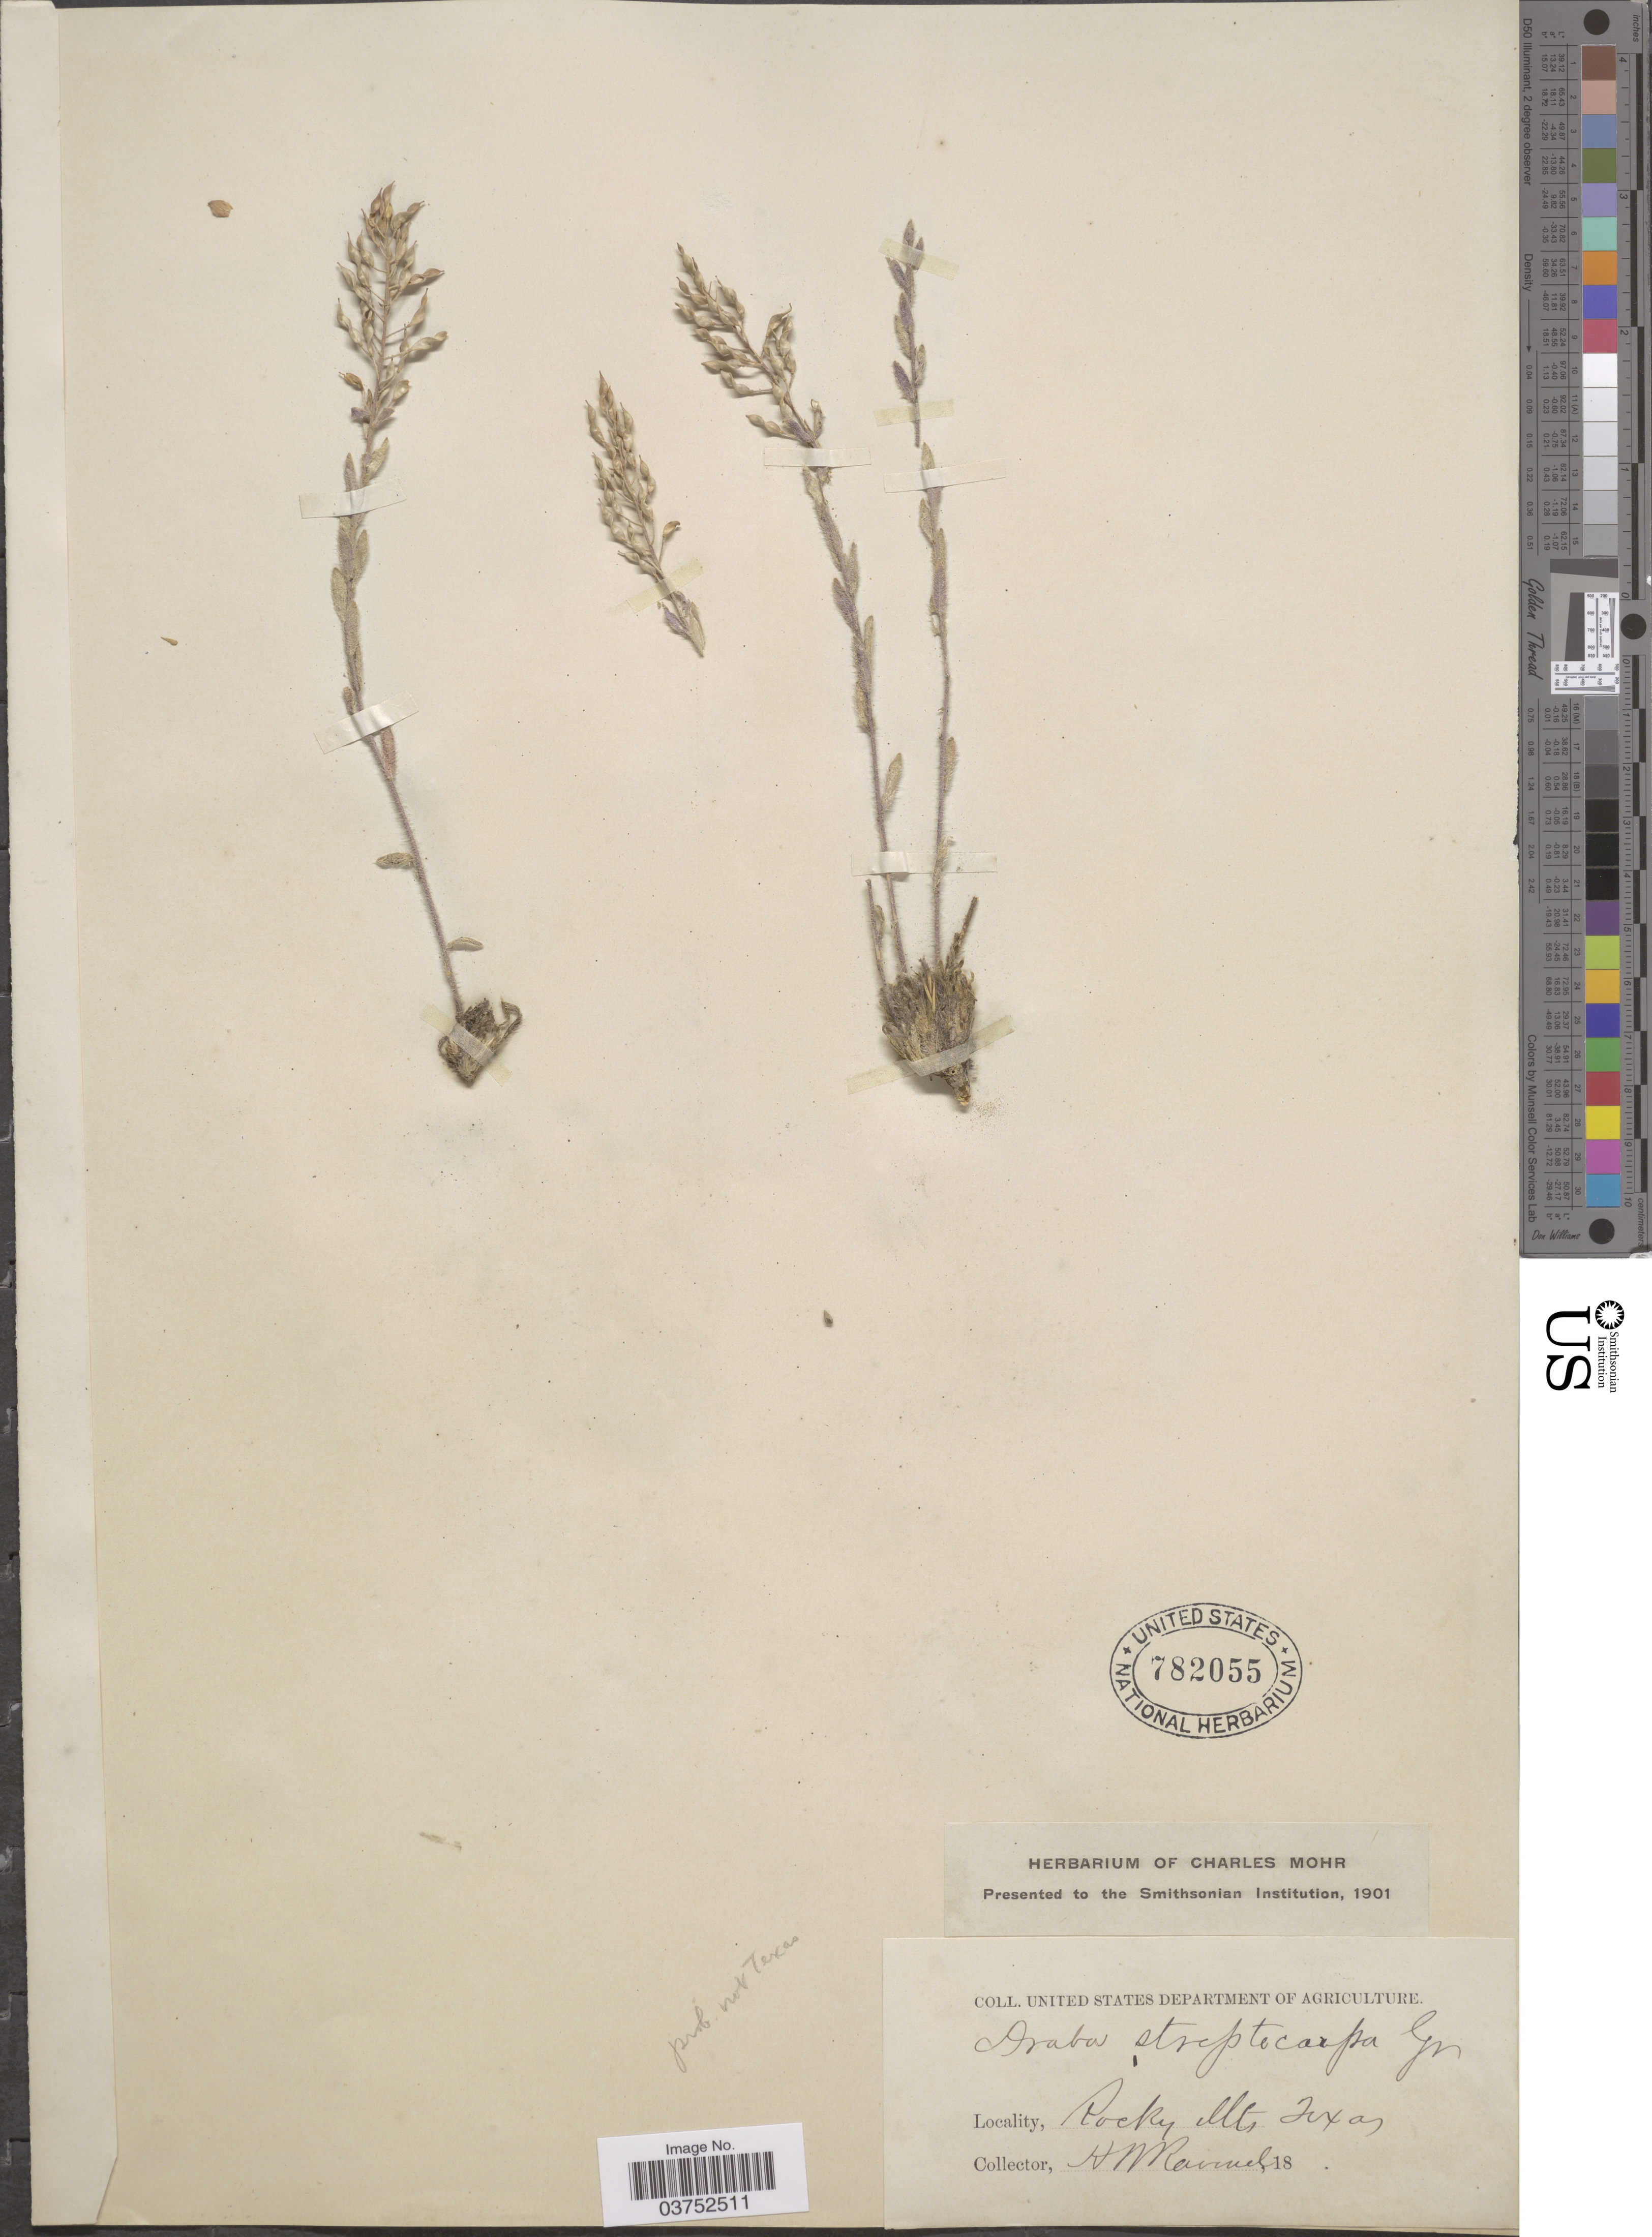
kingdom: Plantae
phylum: Tracheophyta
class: Magnoliopsida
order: Brassicales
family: Brassicaceae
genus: Draba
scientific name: Draba streptocarpa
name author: A. Gray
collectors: H. Ravenel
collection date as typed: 18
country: United States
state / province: Texas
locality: Rocky Mts.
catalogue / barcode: US 782055